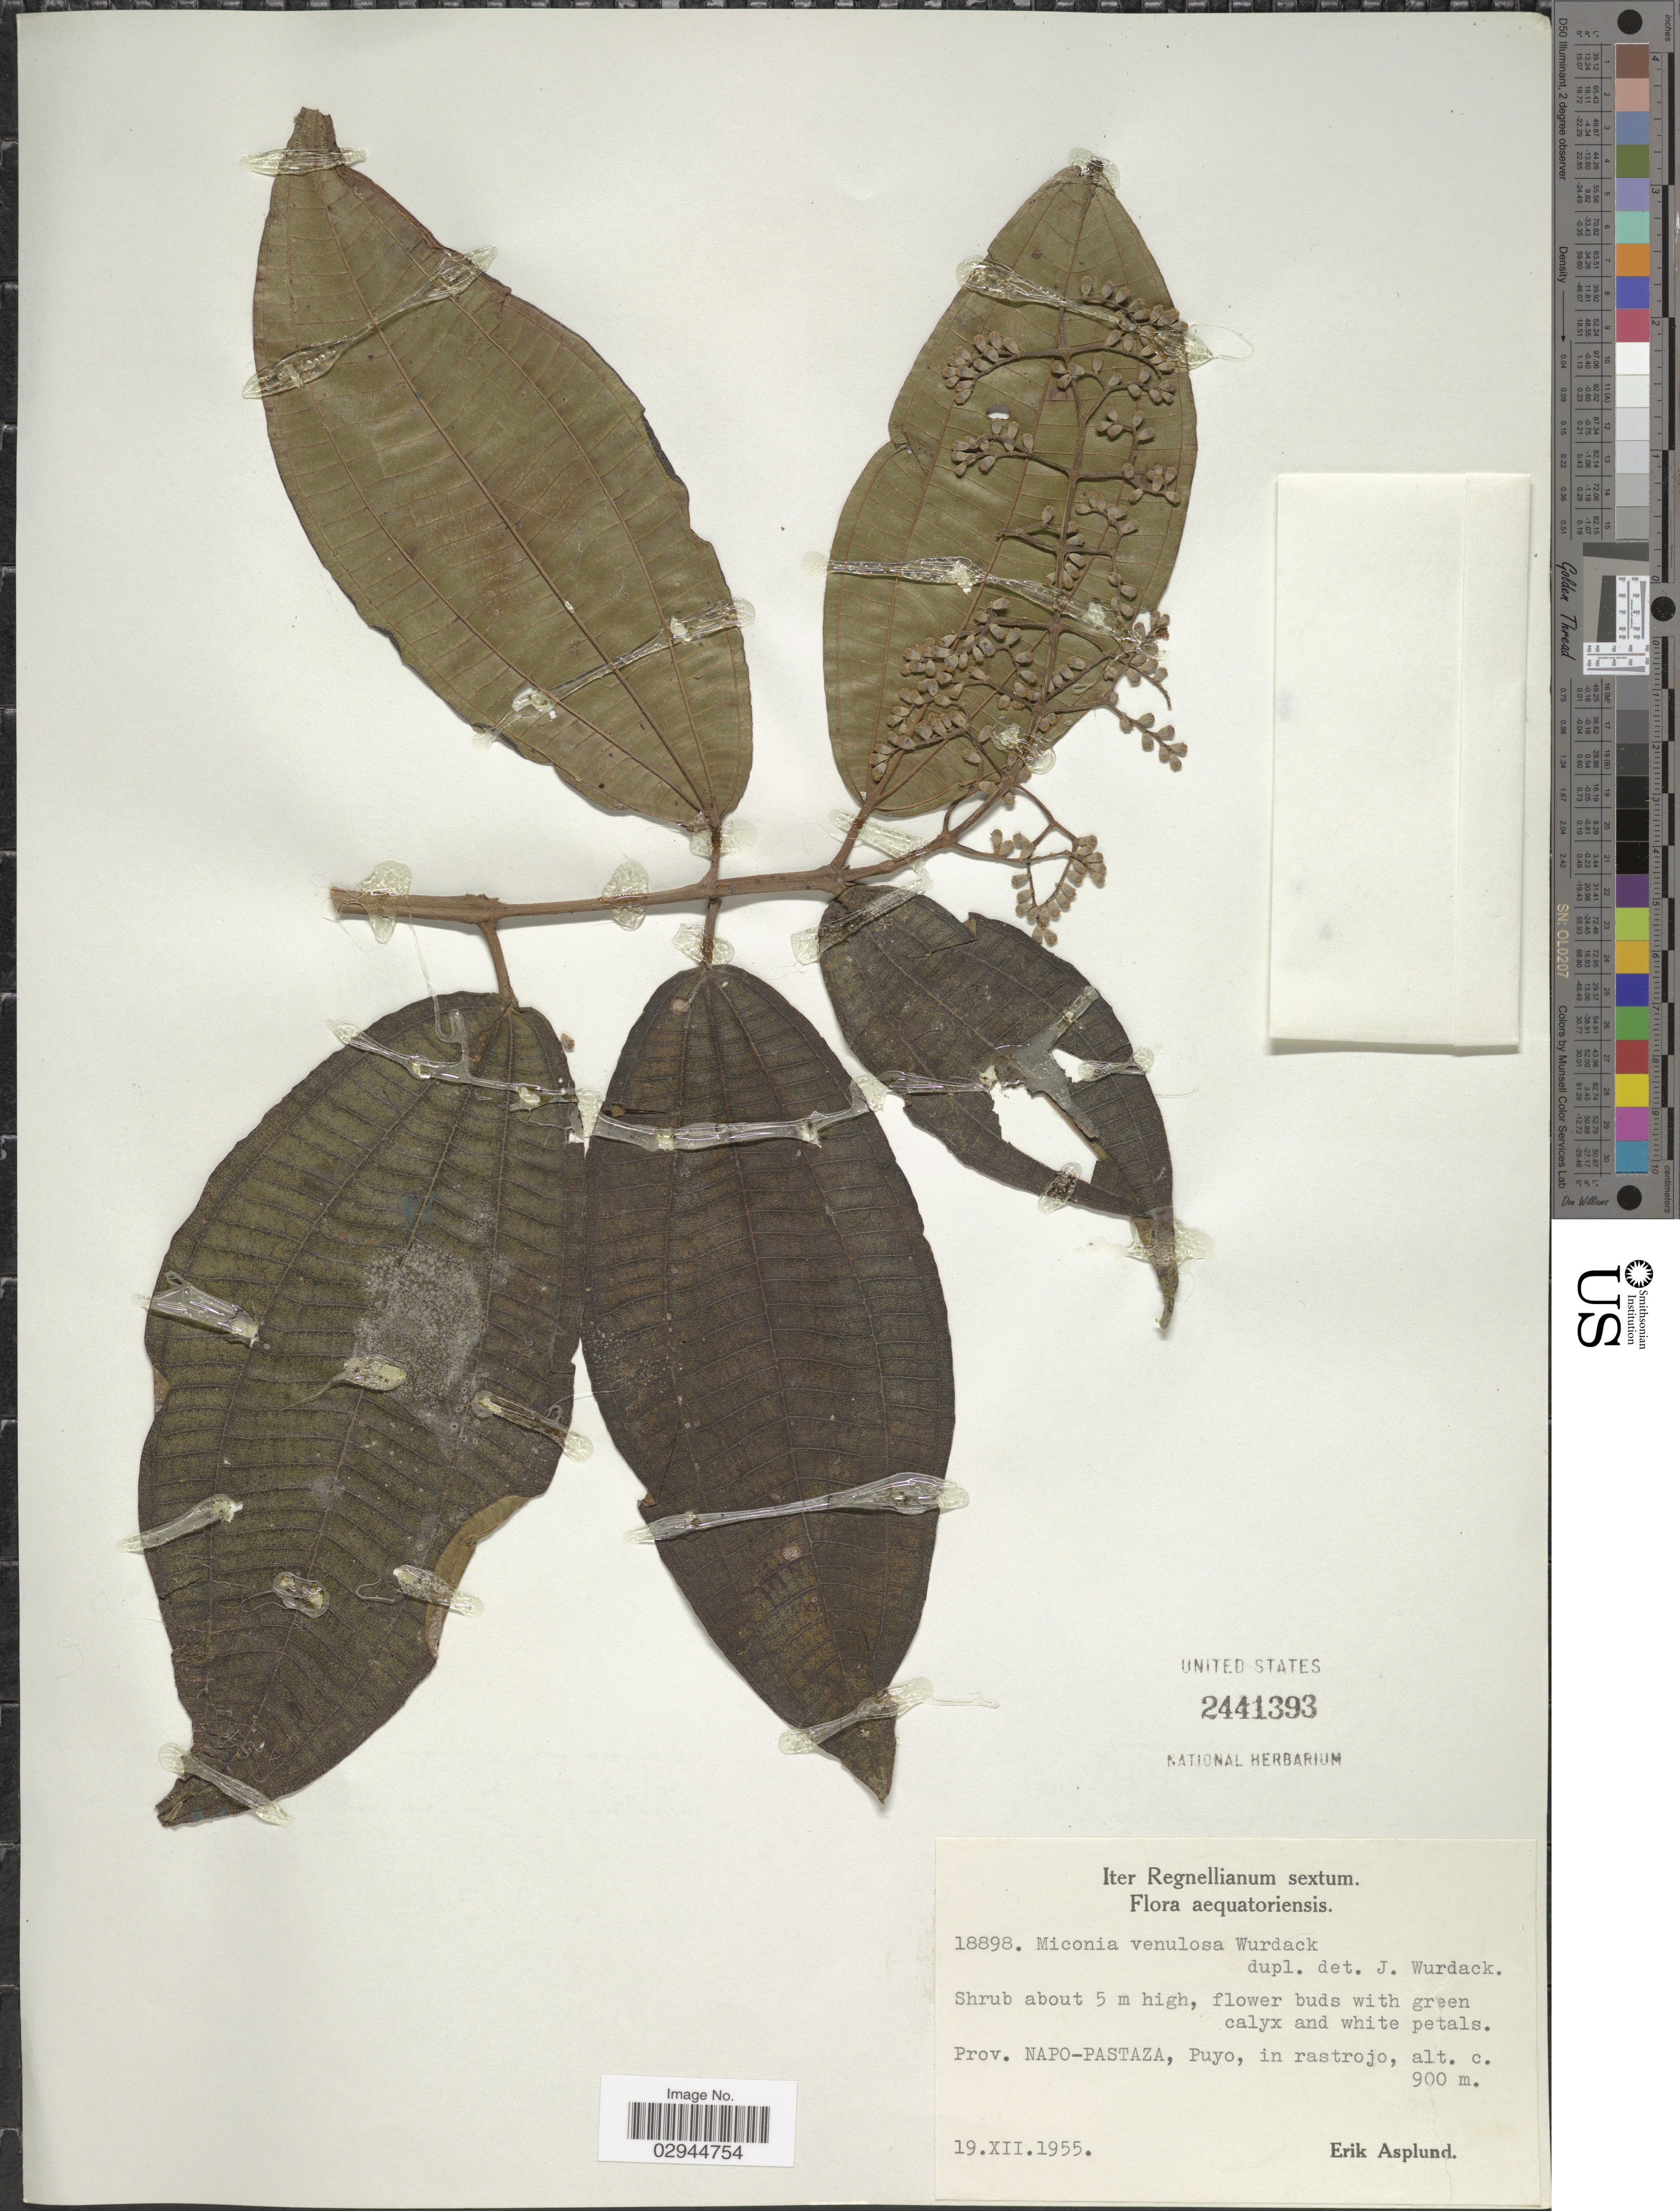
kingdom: Plantae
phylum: Tracheophyta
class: Magnoliopsida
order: Myrtales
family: Melastomataceae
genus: Miconia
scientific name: Miconia venulosa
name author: Wurdack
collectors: E. Asplund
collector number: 18898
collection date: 1955-12-19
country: Ecuador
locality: Prov. Napo-Pastaza, Puyo.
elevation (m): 900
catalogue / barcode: US 2441393